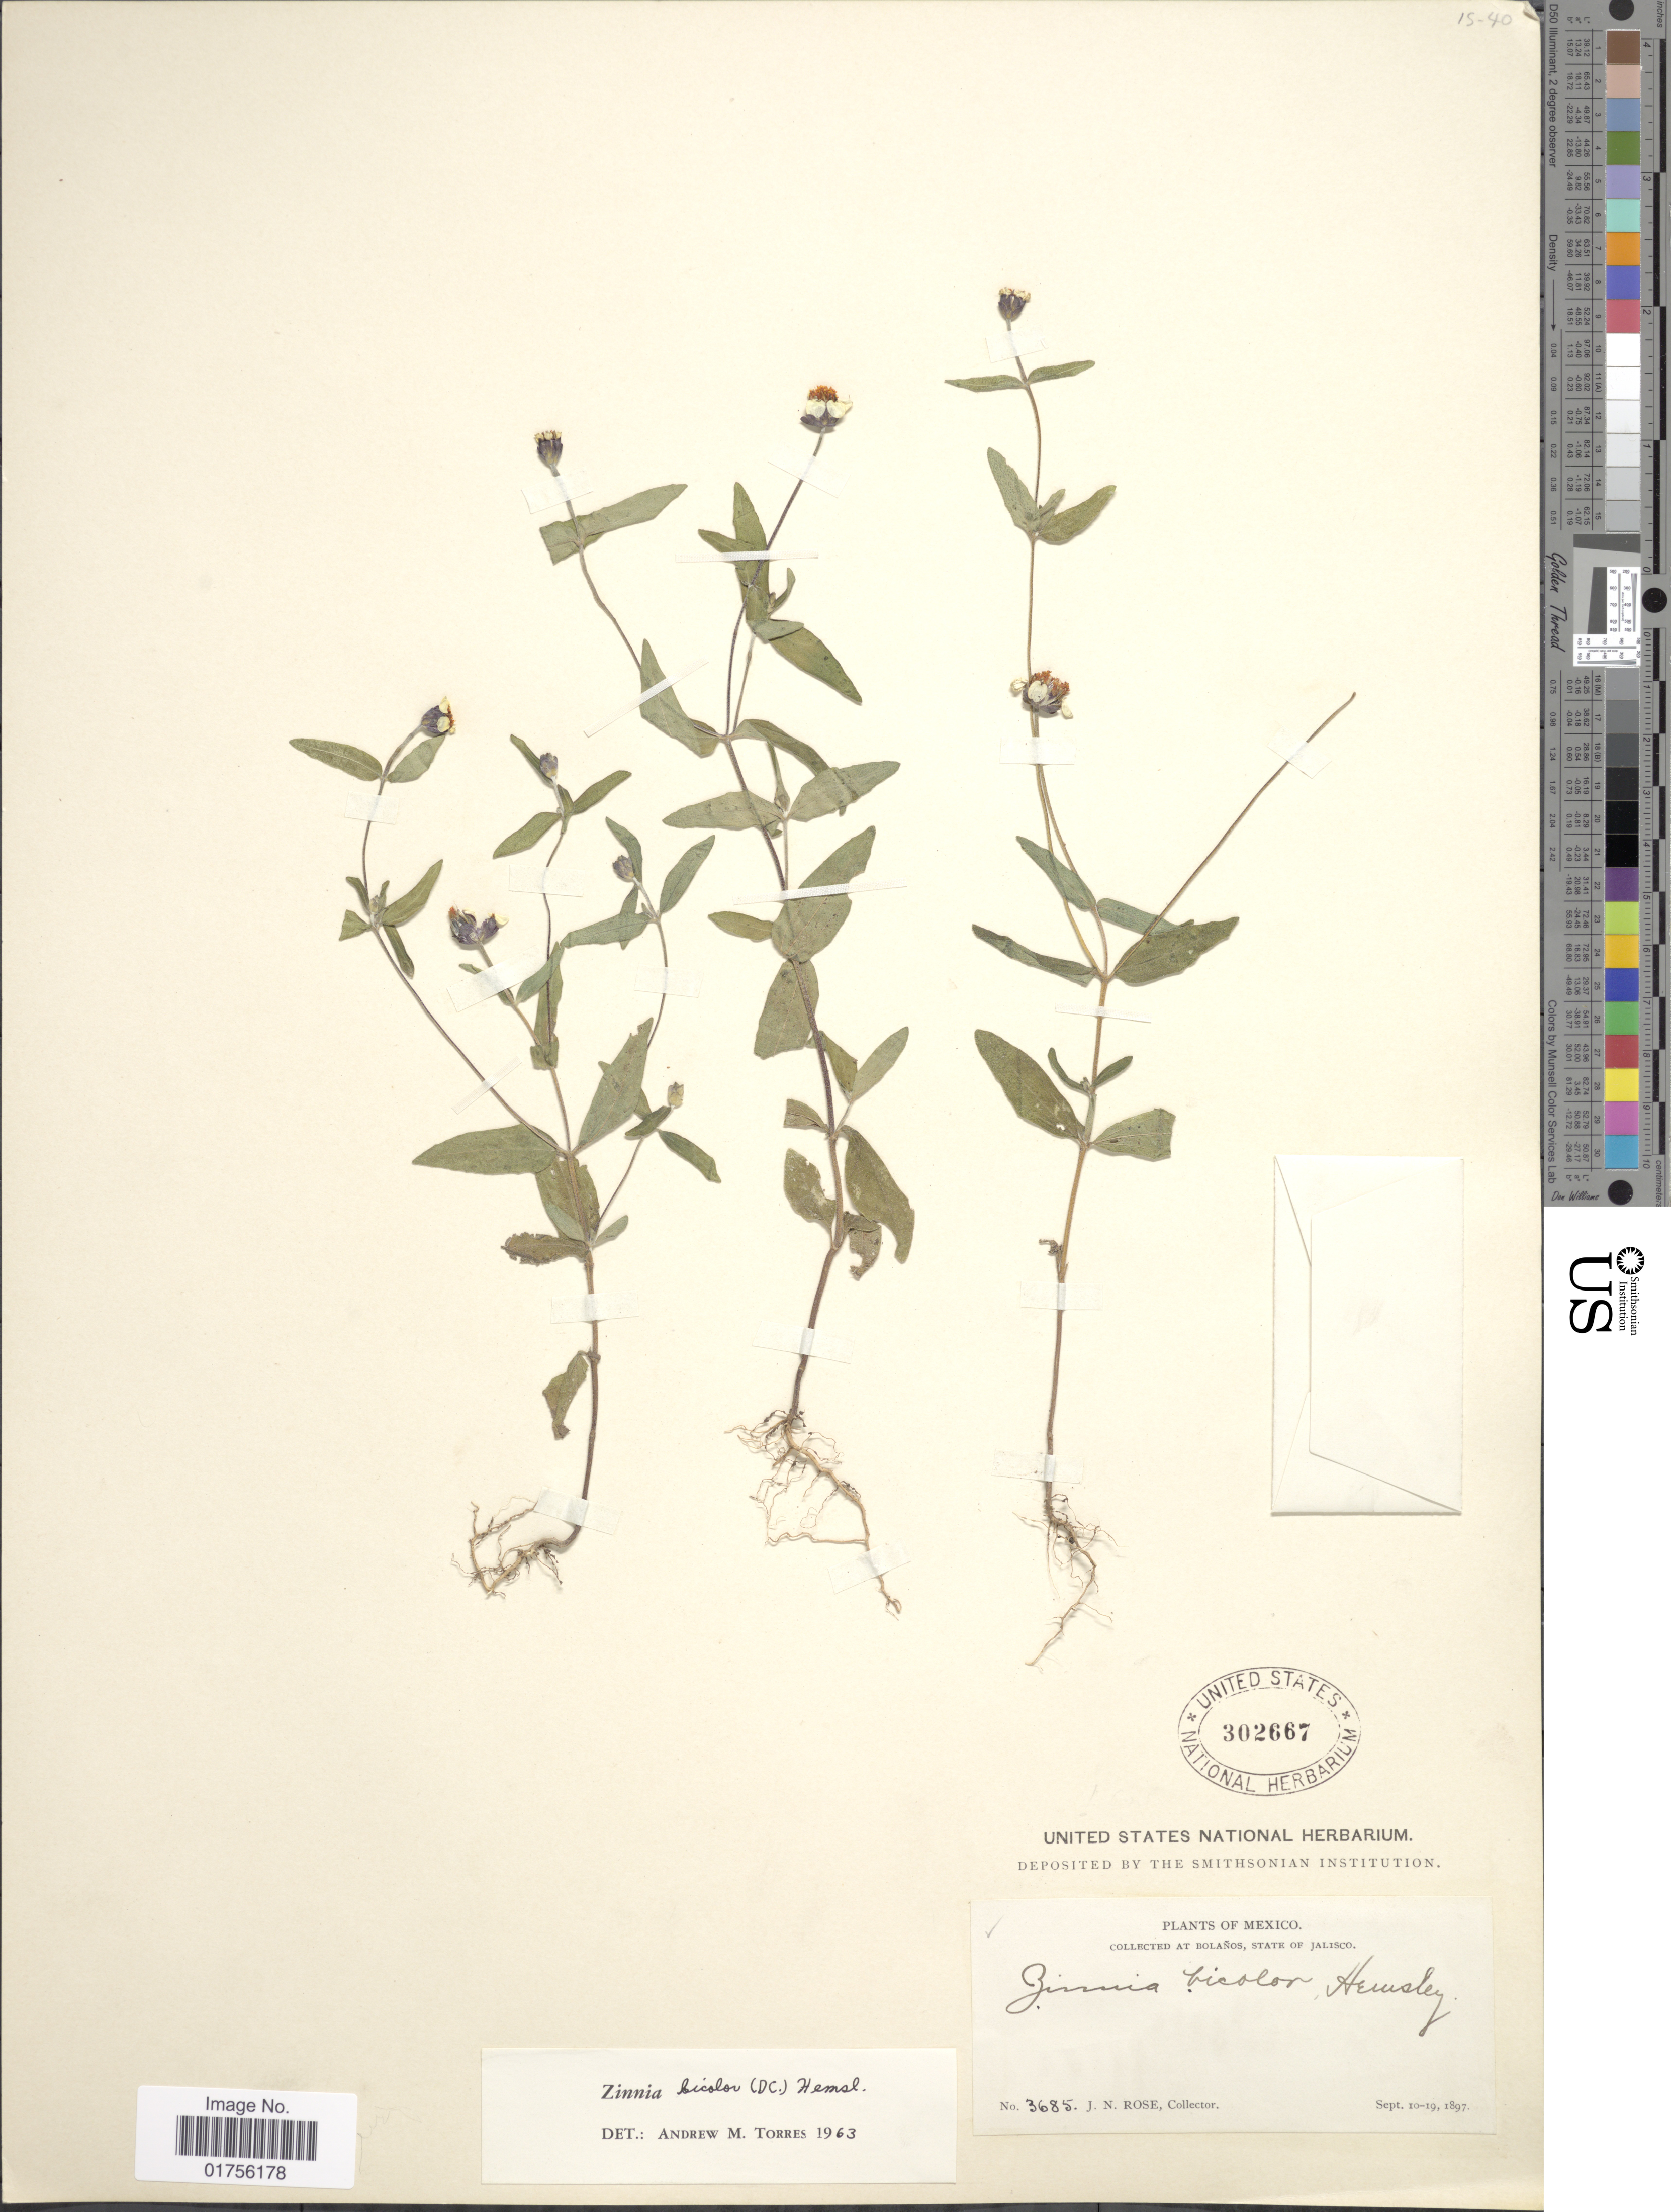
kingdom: Plantae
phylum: Tracheophyta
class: Magnoliopsida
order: Asterales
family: Asteraceae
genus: Zinnia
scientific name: Zinnia bicolor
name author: (DC.) Hemsl.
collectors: J. N. Rose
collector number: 3685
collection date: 1897-09-10/1897-09-19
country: Mexico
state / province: Jalisco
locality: At Bolanos, State of Jalisco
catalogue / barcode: US 302667